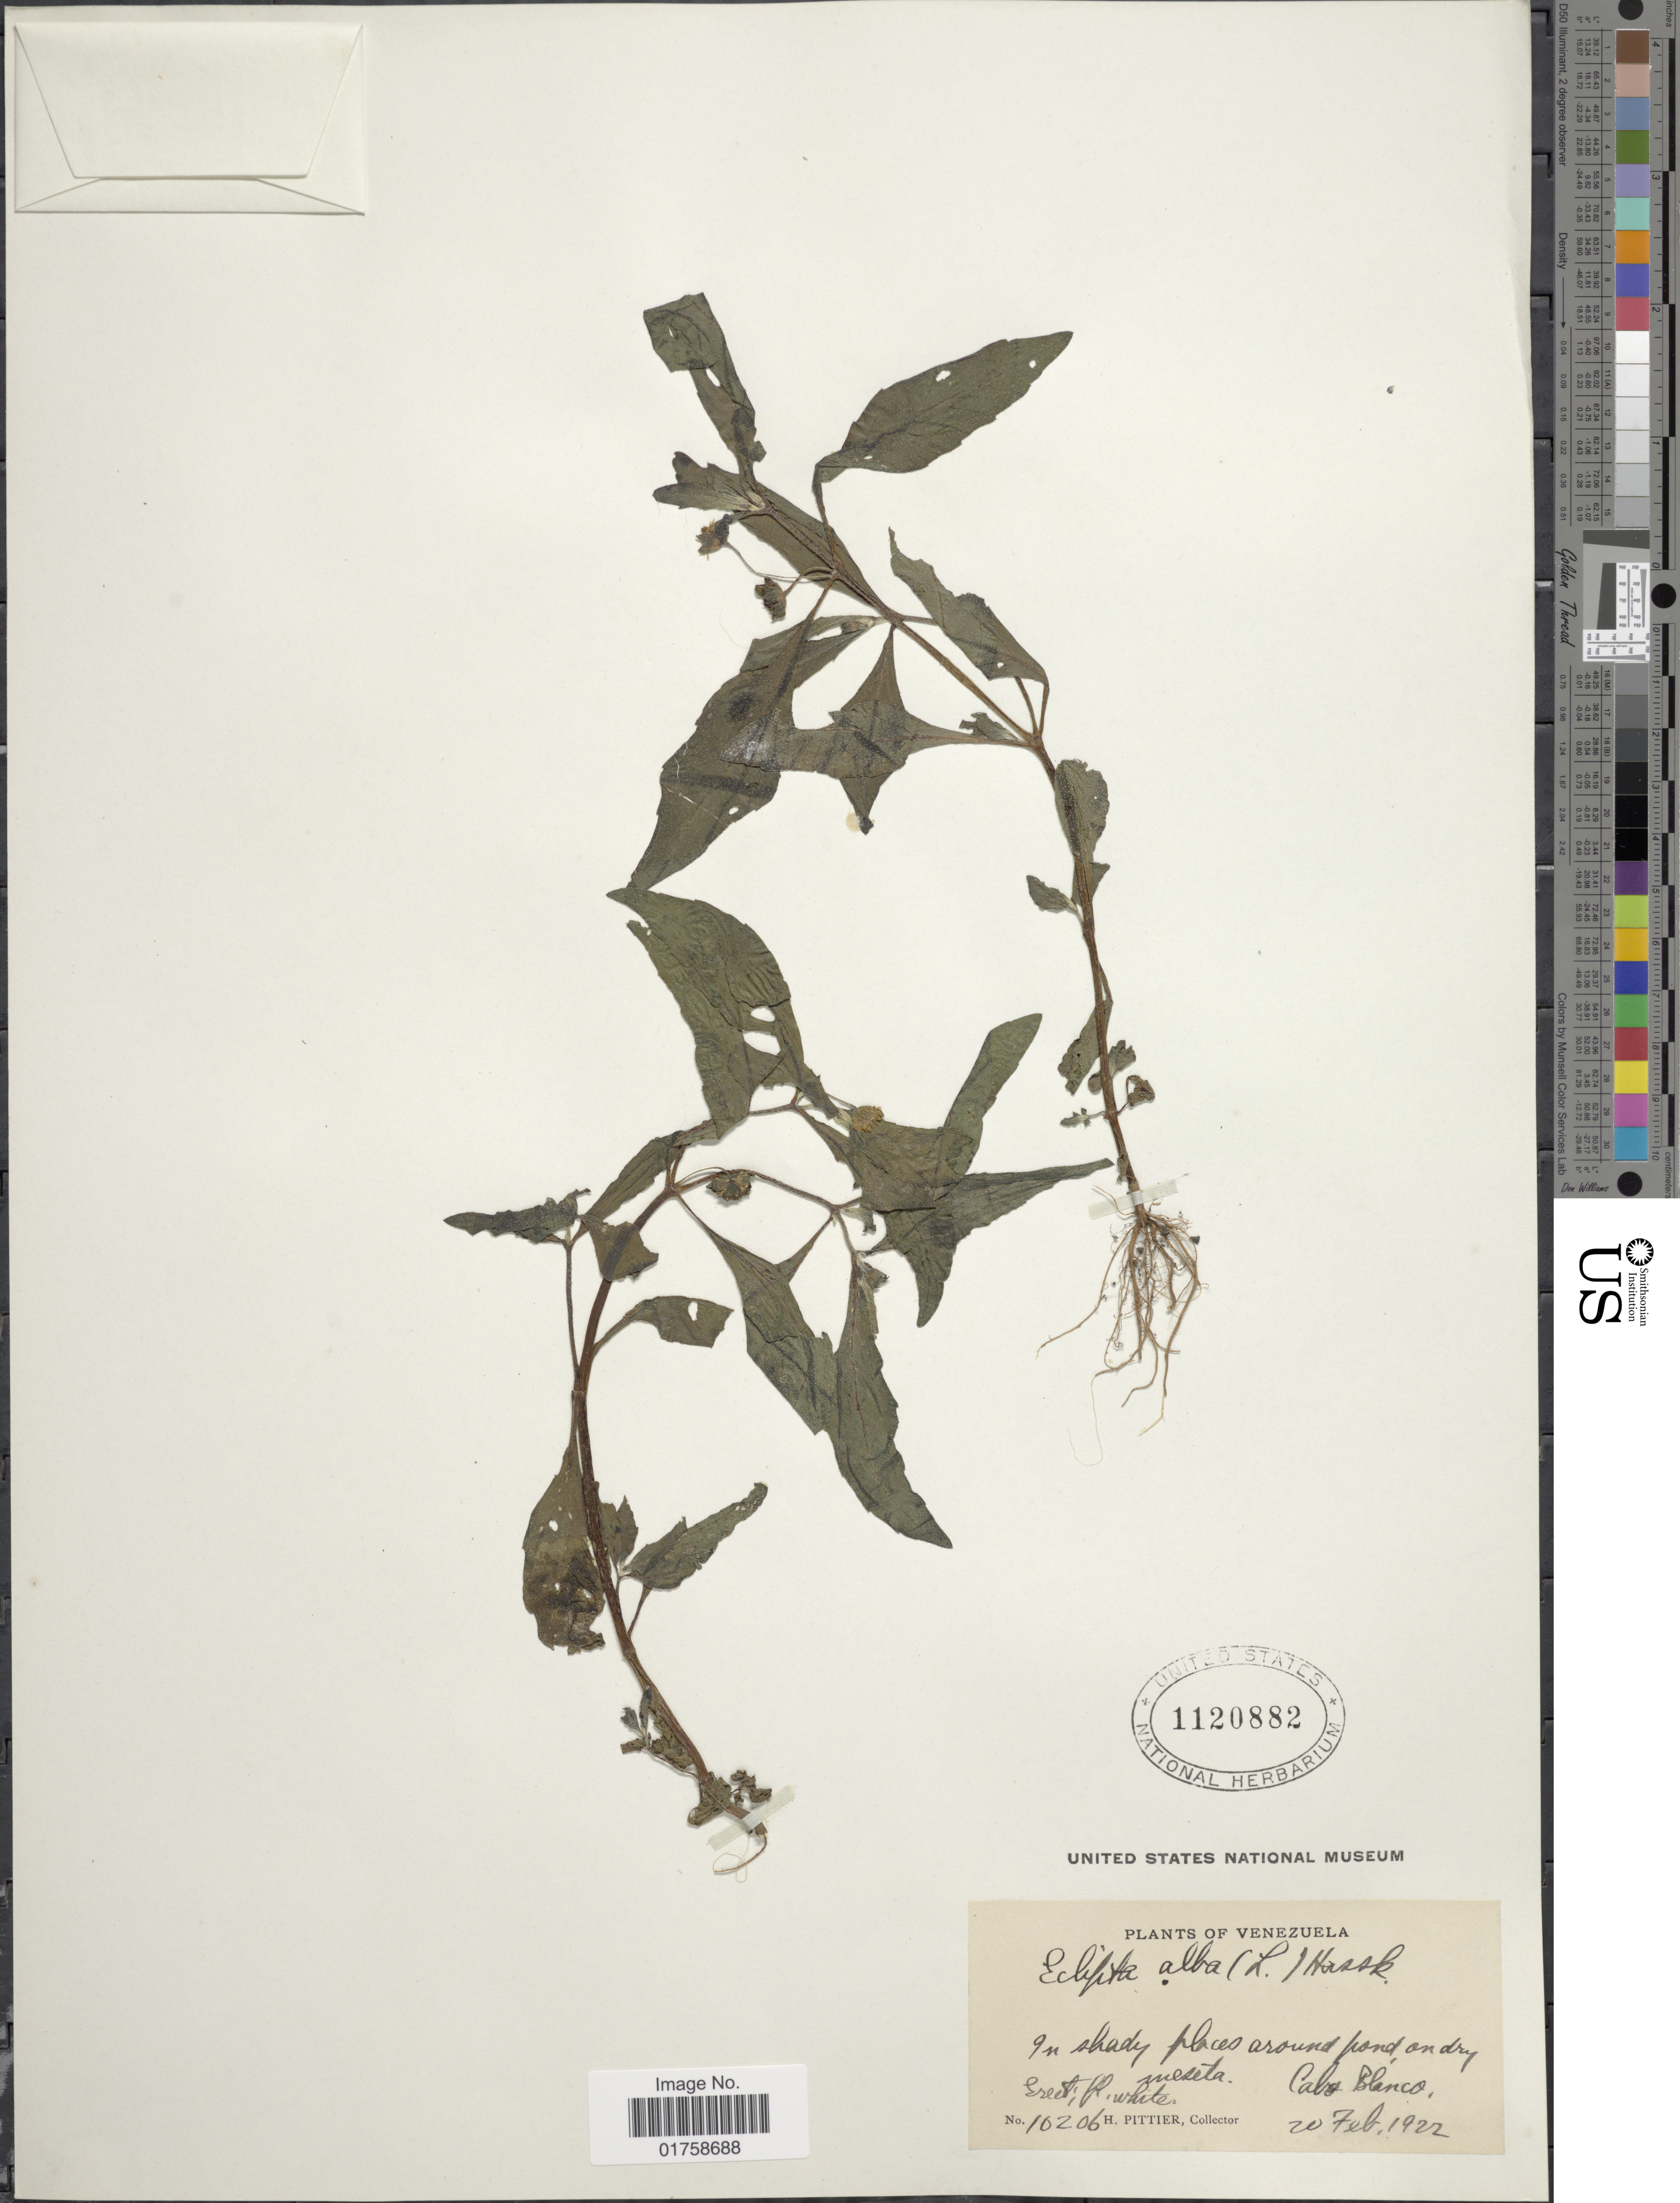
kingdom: Plantae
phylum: Tracheophyta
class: Magnoliopsida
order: Asterales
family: Asteraceae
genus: Eclipta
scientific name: Eclipta alba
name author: (L.) Hassk.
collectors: H. F. Pittier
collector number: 10206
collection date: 1922-02-20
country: Venezuela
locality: Venezuela. in shady places around pond on dry meseta Cabo Blanco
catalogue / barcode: US 1120882